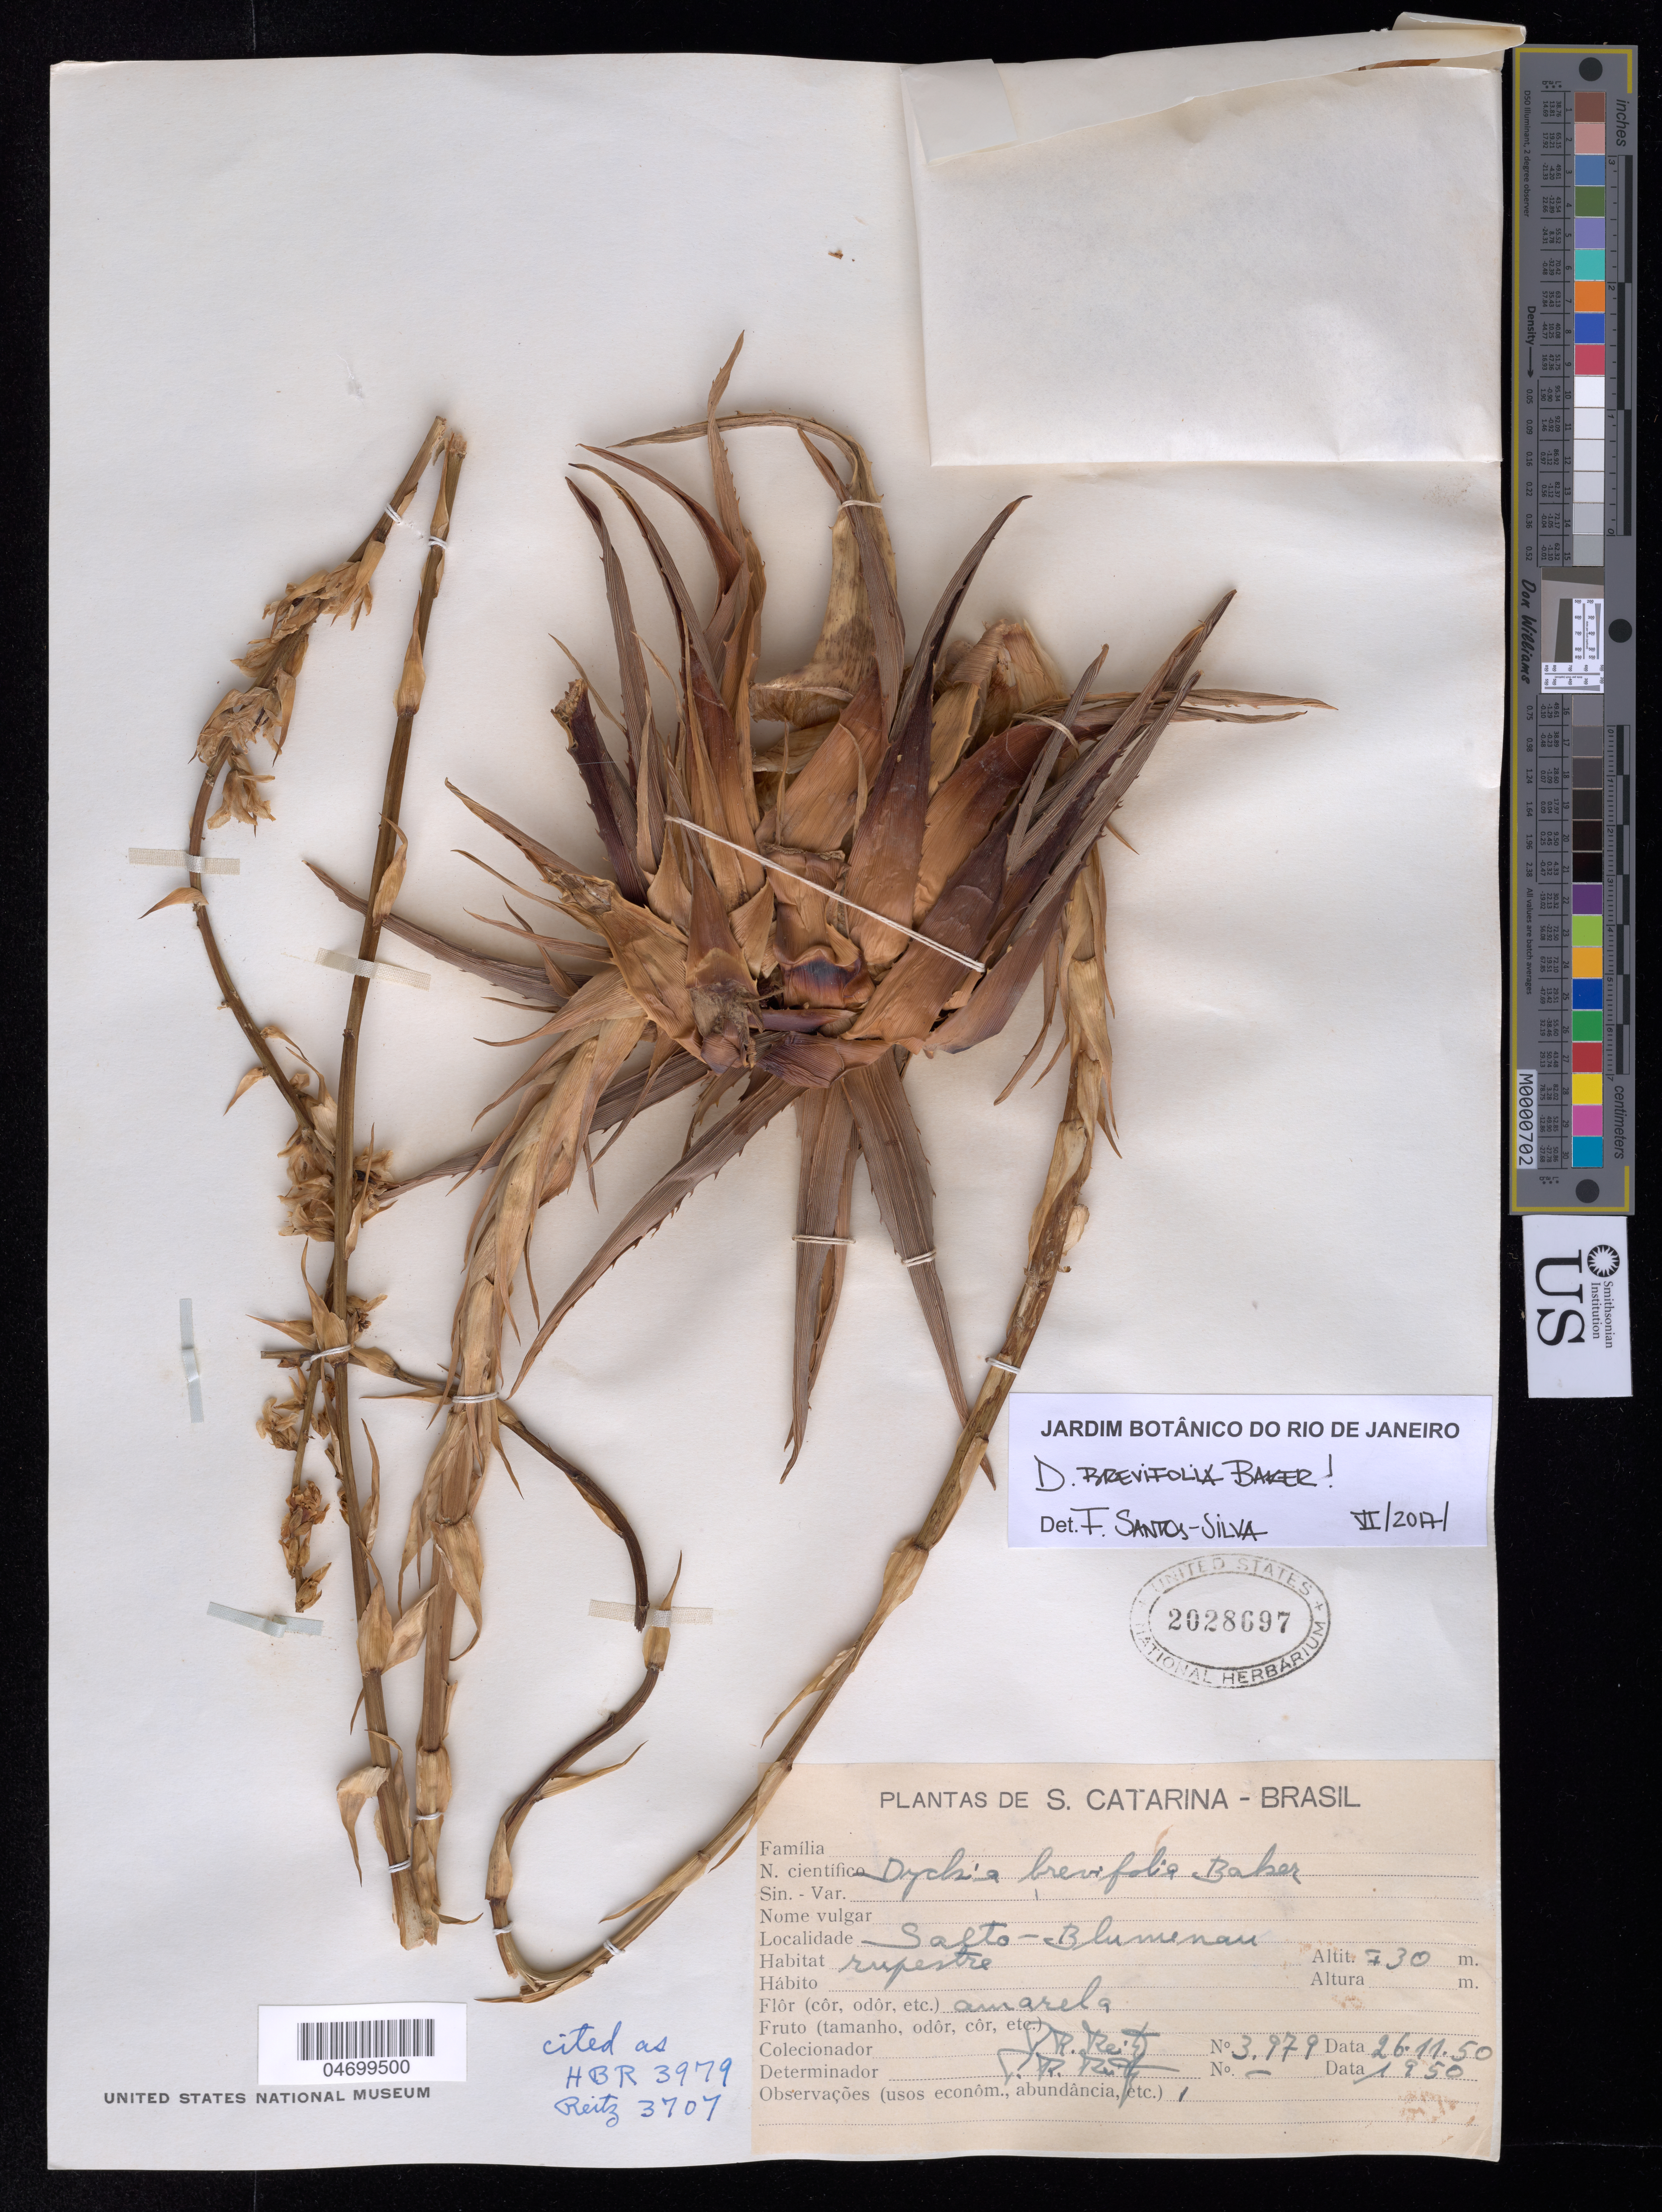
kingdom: Plantae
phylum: Tracheophyta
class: Liliopsida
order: Poales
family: Bromeliaceae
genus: Dyckia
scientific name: Dyckia brevifolia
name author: Baker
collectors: P. Reitz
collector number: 3979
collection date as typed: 26 Nov 50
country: Brazil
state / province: Santa Catarina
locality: S. Catarina. Salto - Blumenau.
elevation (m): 30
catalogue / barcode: US 2028697